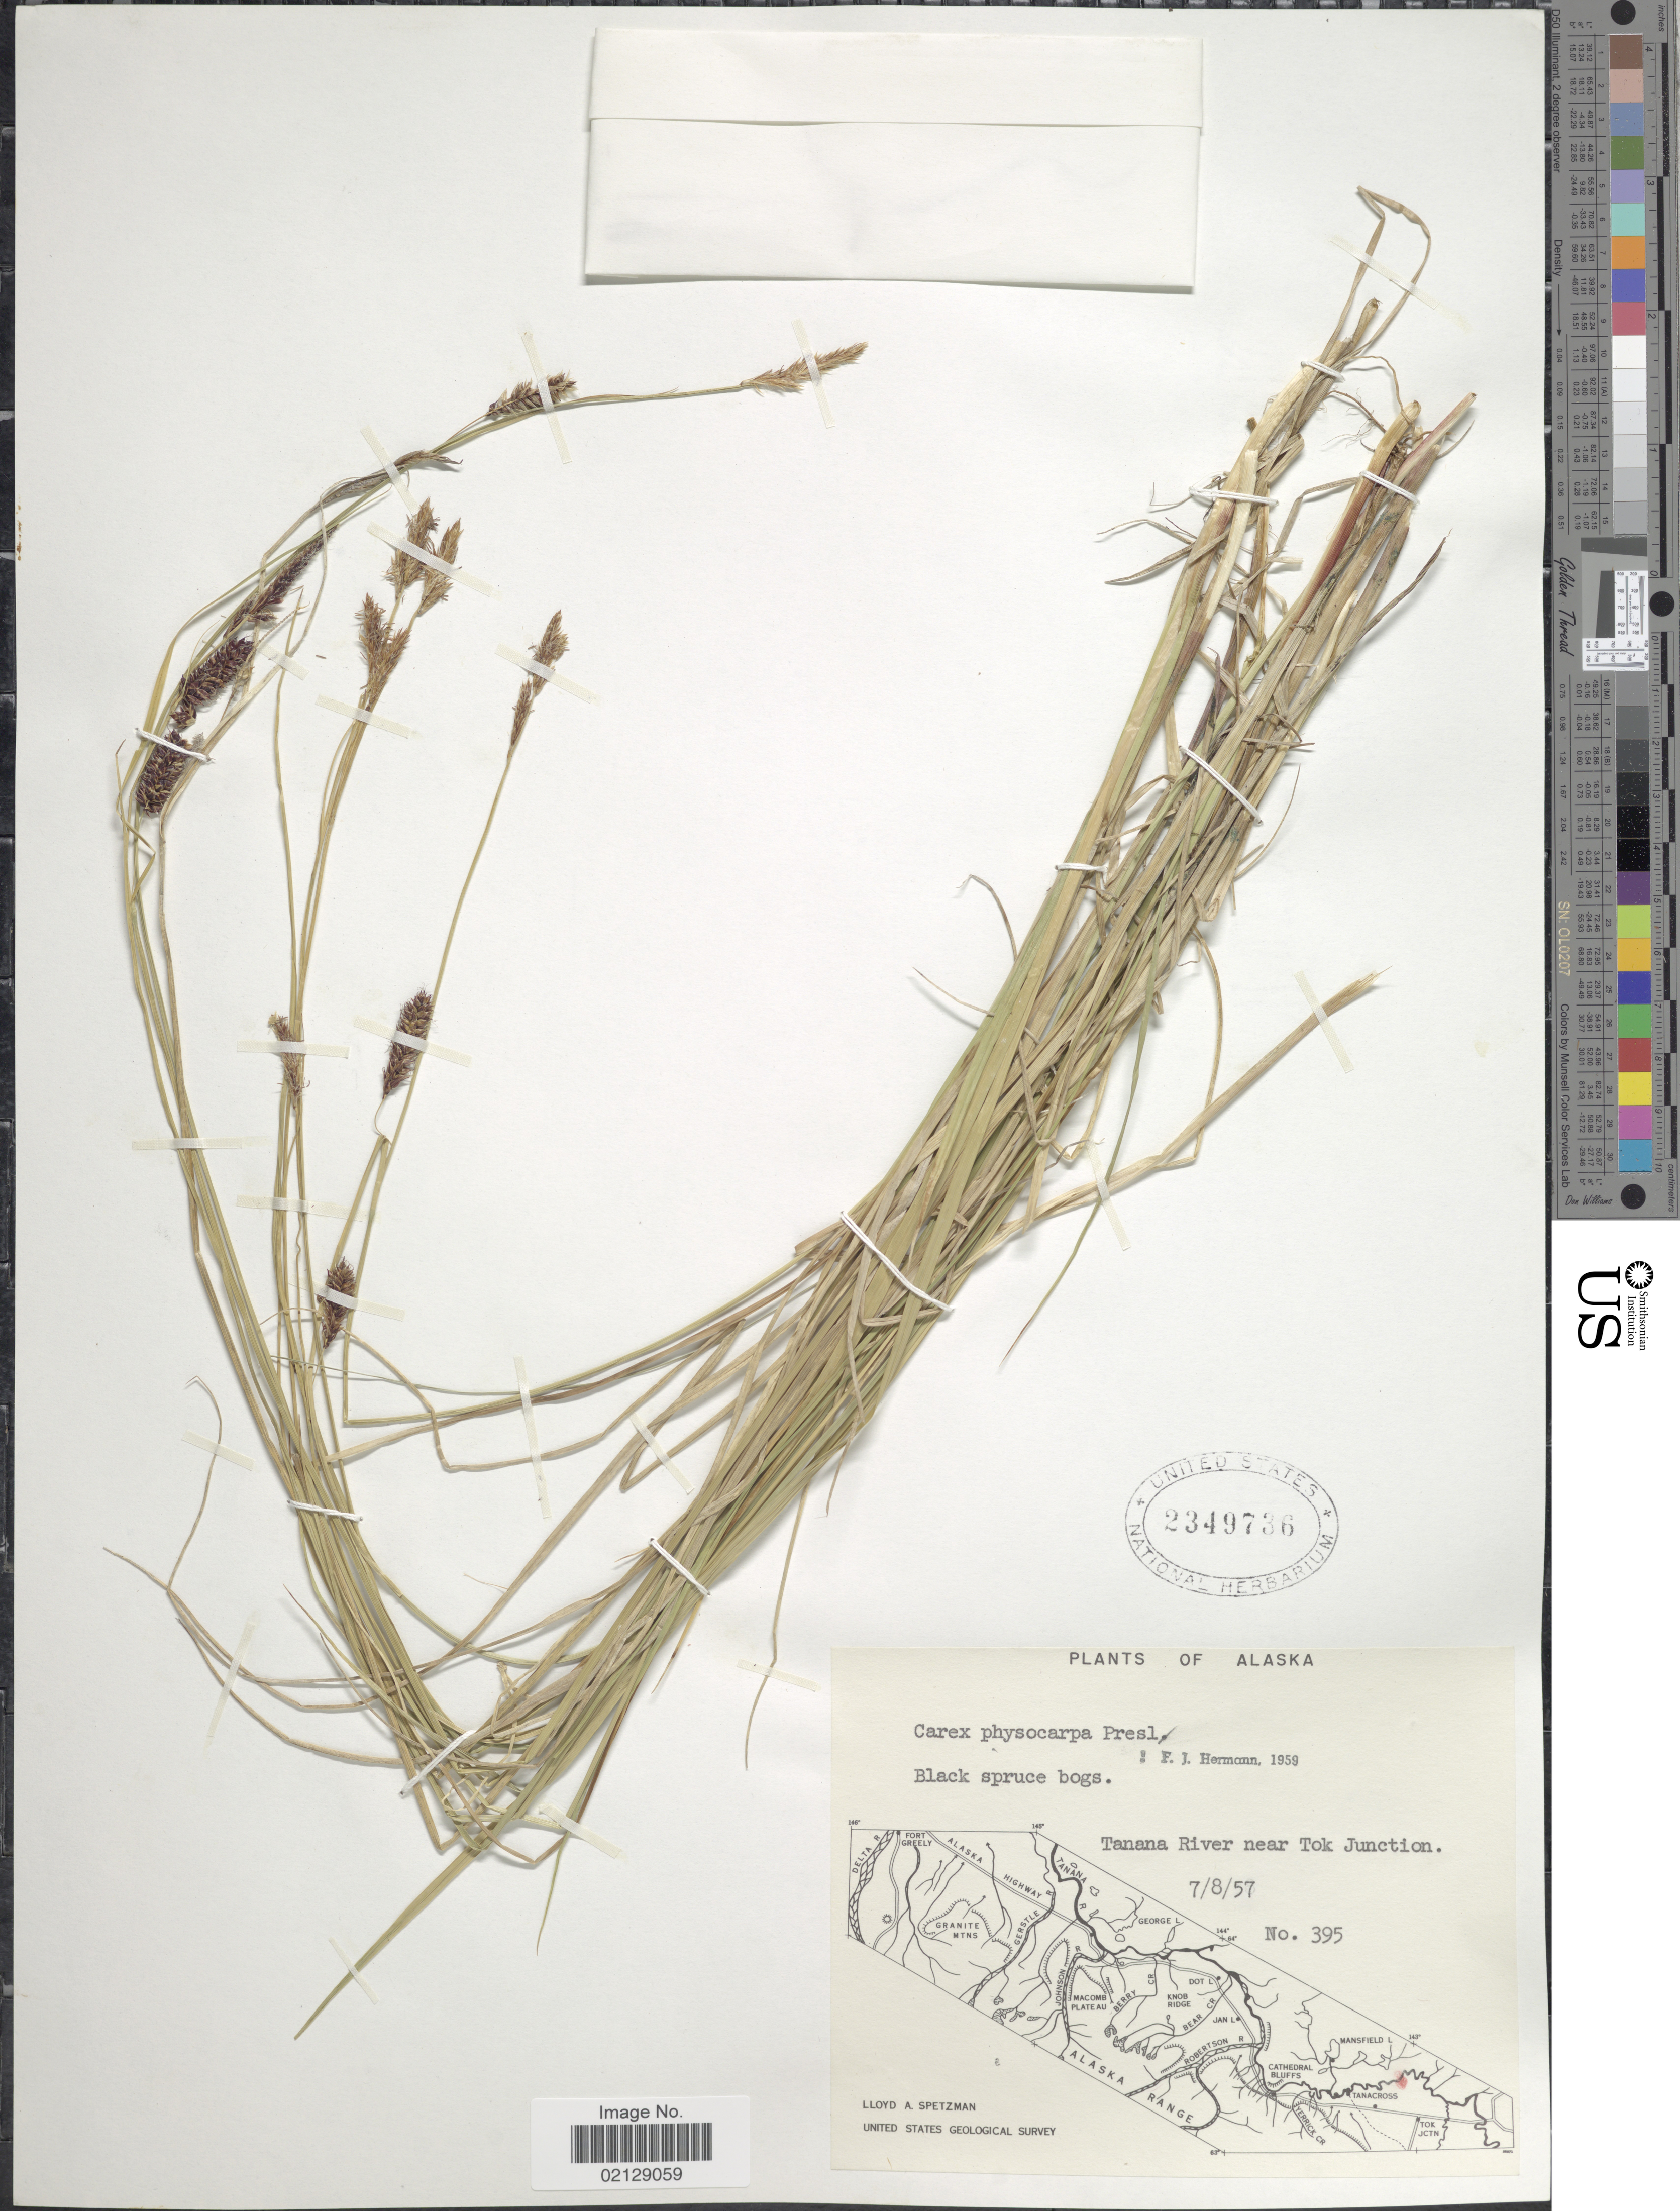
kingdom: Plantae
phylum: Tracheophyta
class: Liliopsida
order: Poales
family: Cyperaceae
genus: Carex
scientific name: Carex saxatilis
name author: L.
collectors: L. Spetzman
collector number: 395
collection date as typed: Transcribed d/m/y: 8/7/57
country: United States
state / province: Alaska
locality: Black spruce bogs, Tanana River near Tok Junction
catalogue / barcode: US 2349736